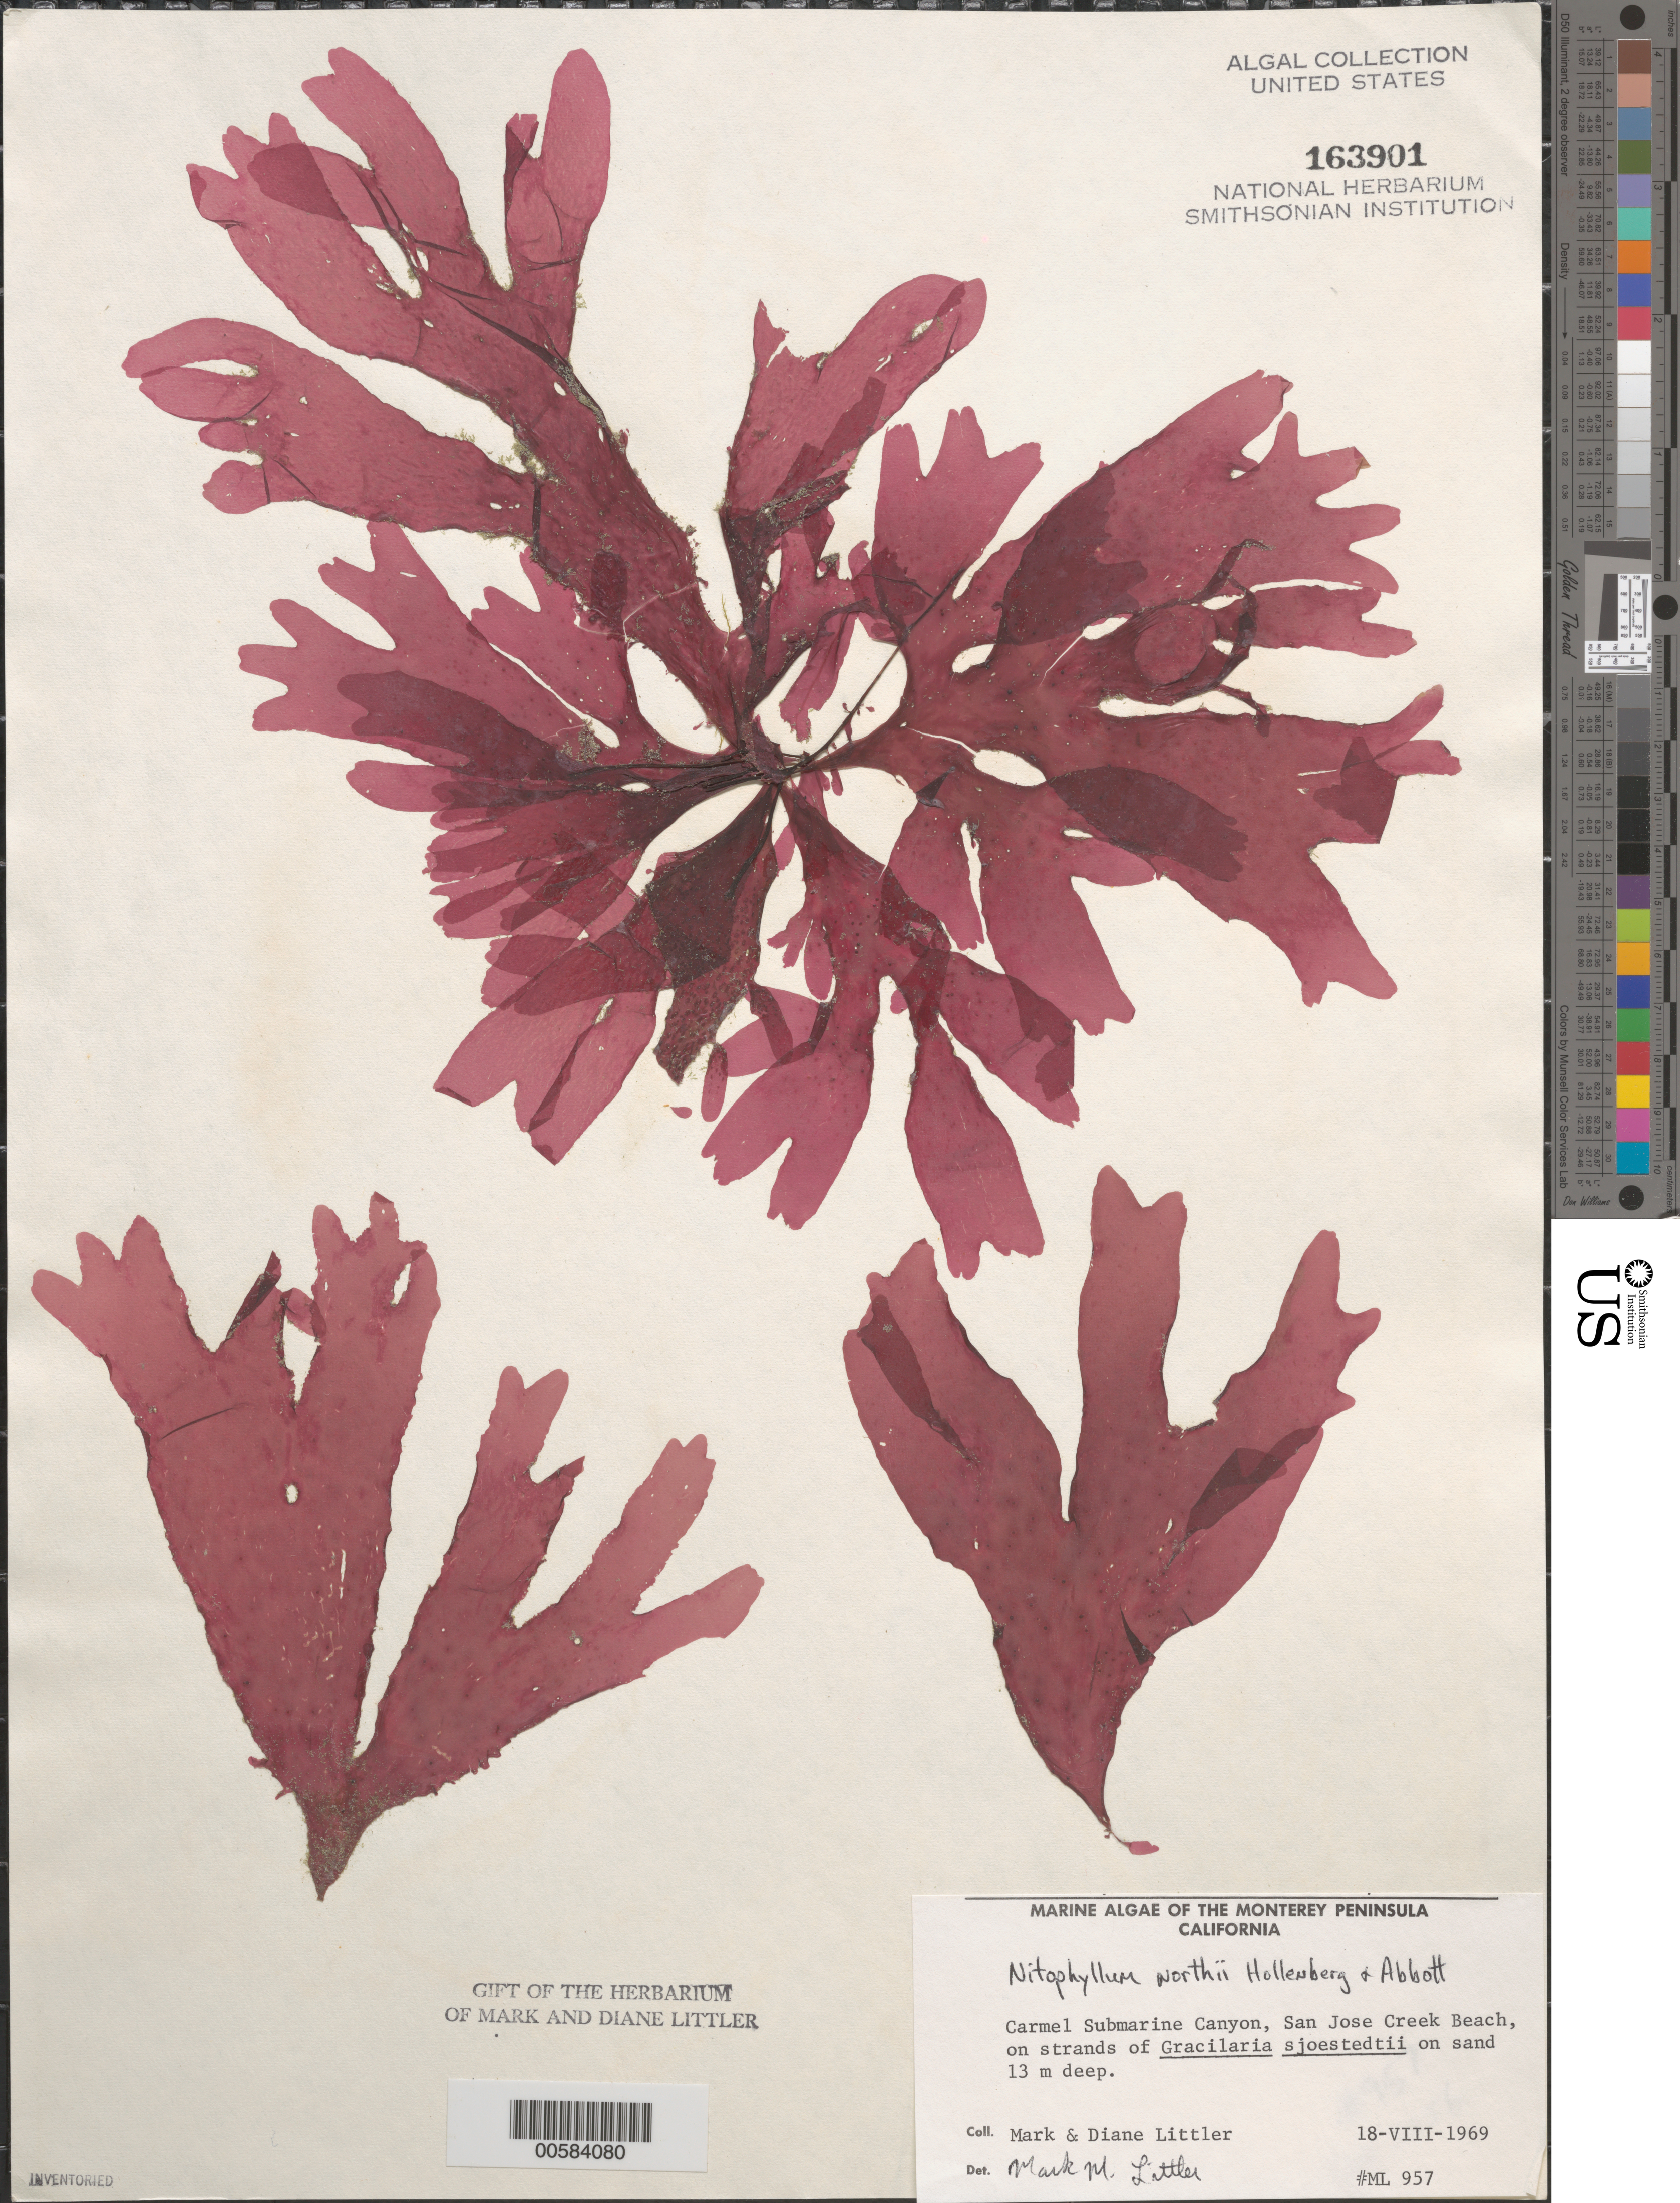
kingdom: Plantae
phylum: Rhodophyta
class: Florideophyceae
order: Ceramiales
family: Delesseriaceae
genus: Nitophyllum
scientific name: Nitophyllum northii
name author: Hollenb. & I.A. Abbott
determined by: Littler, M. M.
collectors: M. M. Littler & D. S. Littler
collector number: ML 957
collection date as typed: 18 Aug 1969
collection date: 1969-08-18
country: United States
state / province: California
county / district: Monterey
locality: Carmel Submarine Canyon, San Jose Creek Beach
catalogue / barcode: US 163901